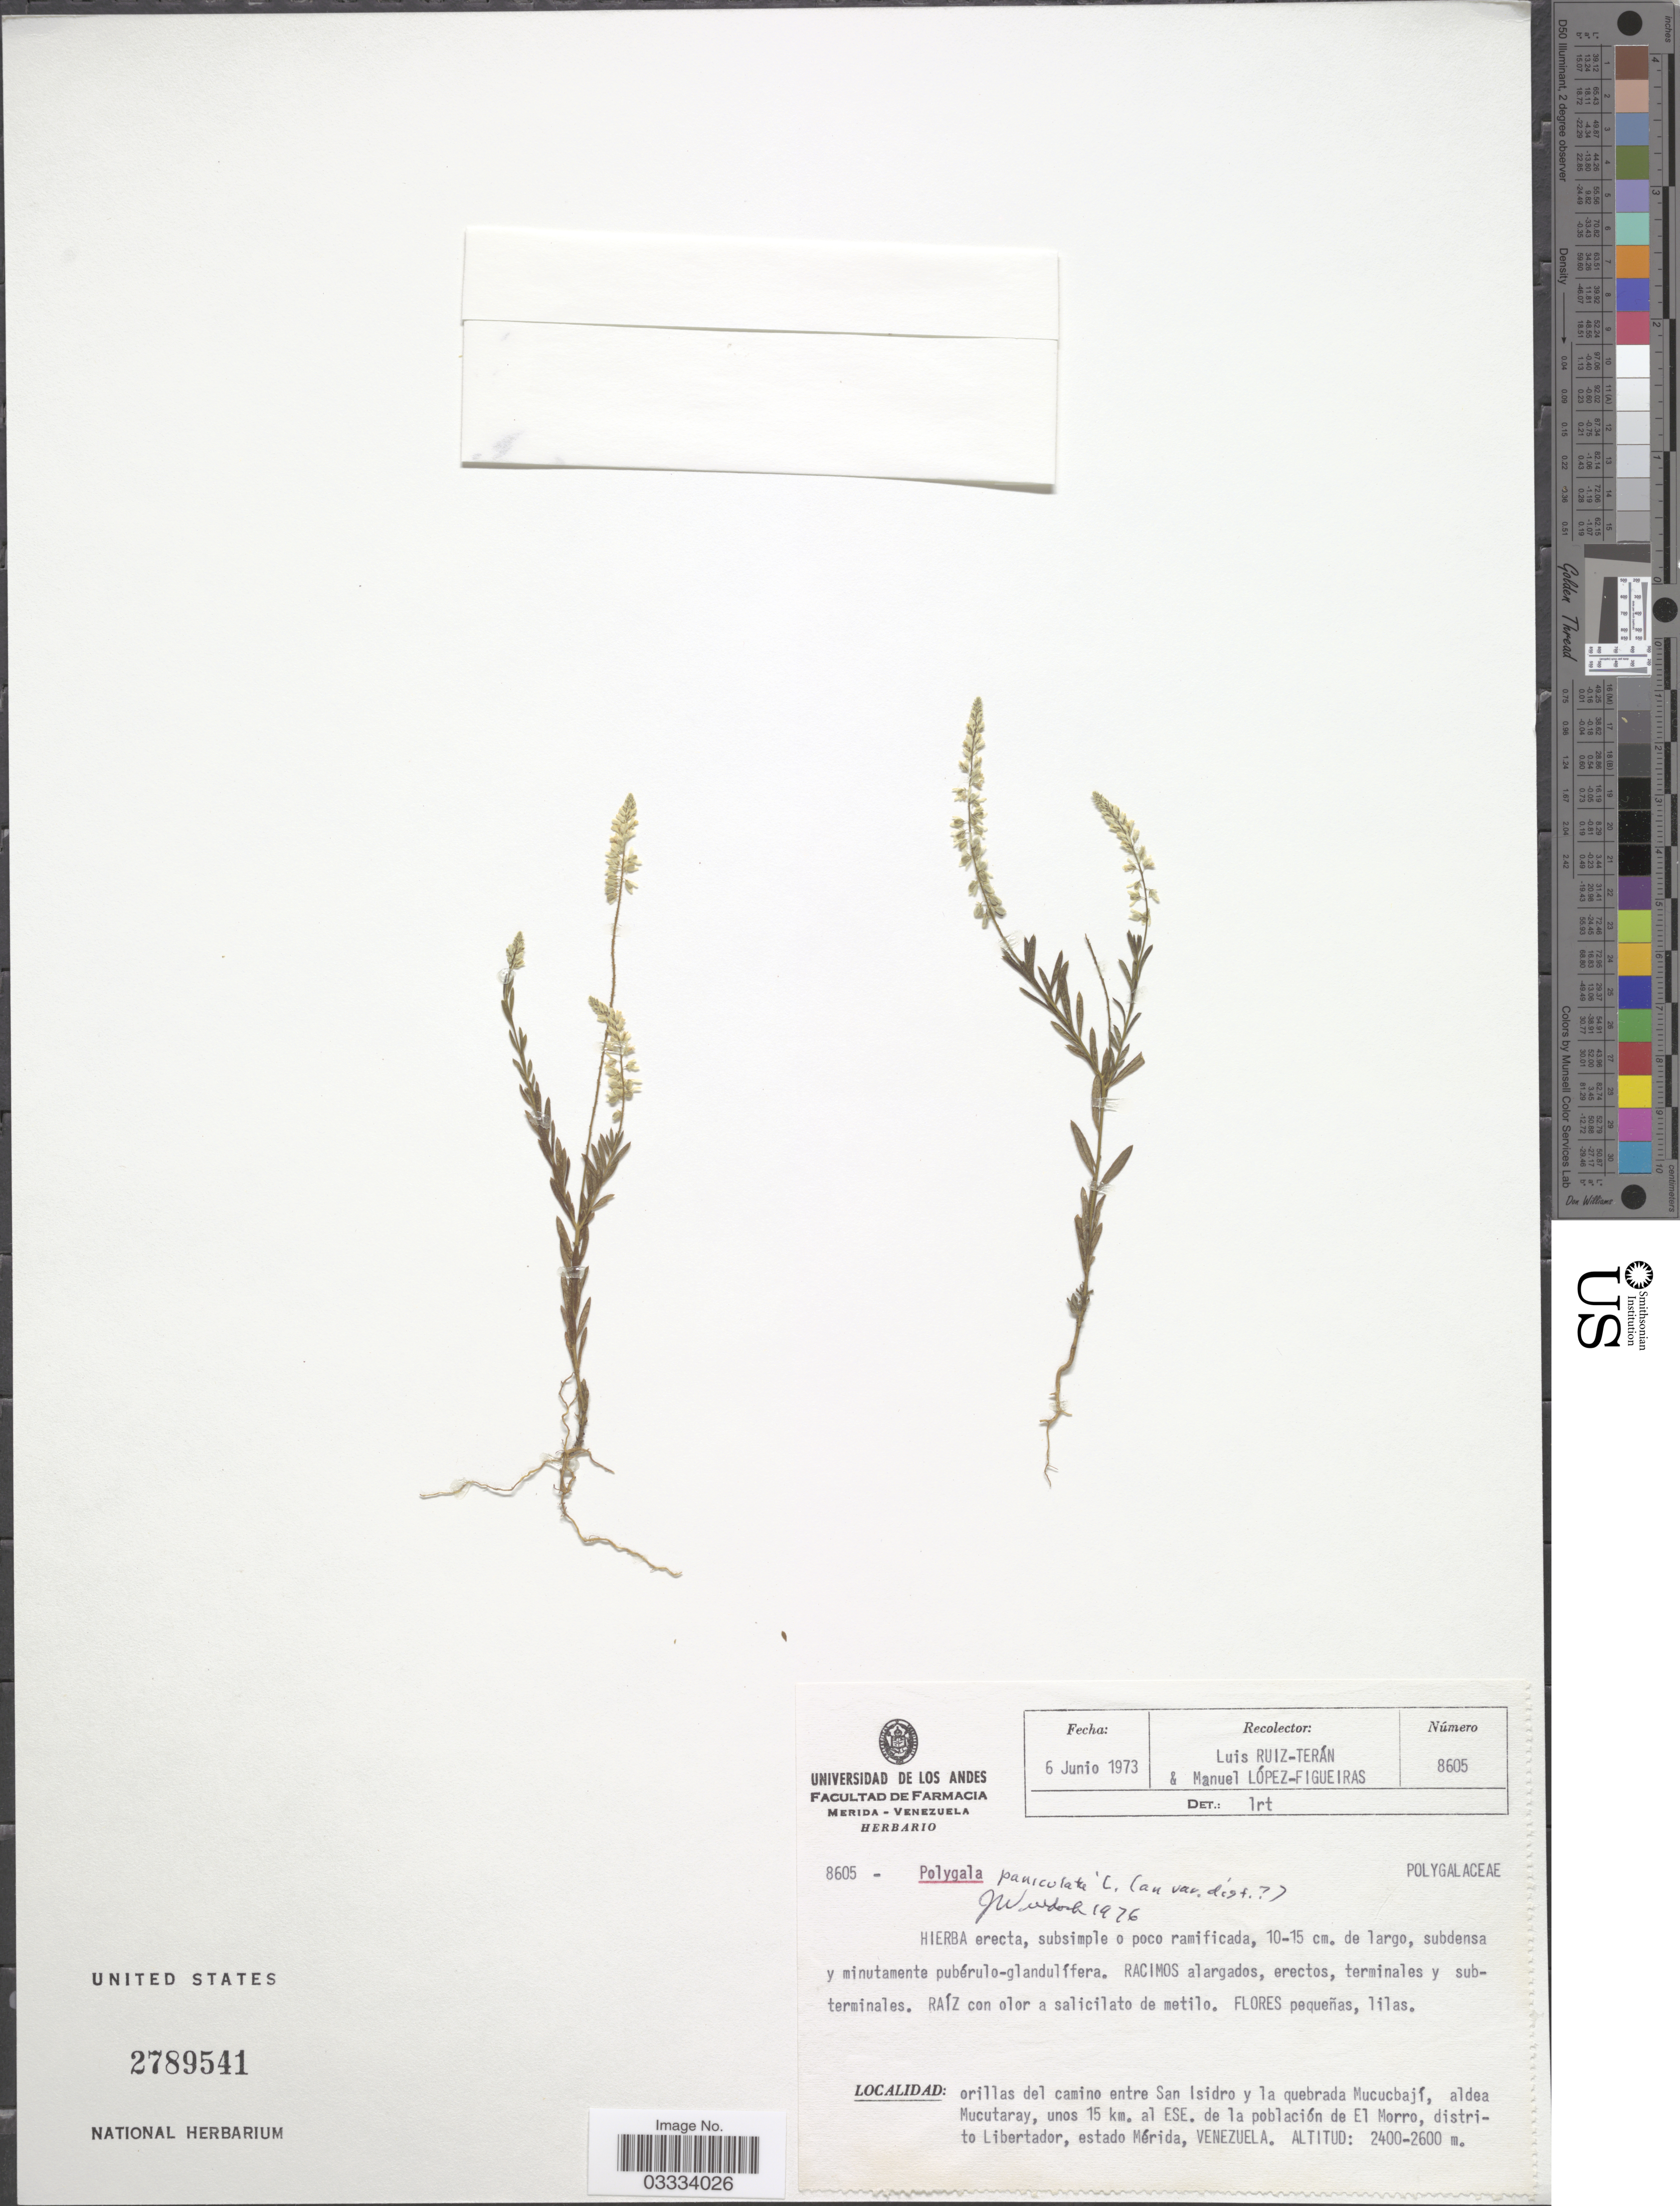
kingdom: Plantae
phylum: Tracheophyta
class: Magnoliopsida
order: Fabales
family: Polygalaceae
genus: Polygala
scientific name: Polygala paniculata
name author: L.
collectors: L. Teran & M. López Figueiras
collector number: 8605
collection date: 1973-06-06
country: Venezuela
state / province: Mérida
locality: Orillas del camino entre San Isidro y la quebrada Mucubají, aldea Mucutaray, unos 15 km. al ESE. de la población de El Morro, distrito Libertador.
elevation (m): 2400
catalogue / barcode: US 2789541